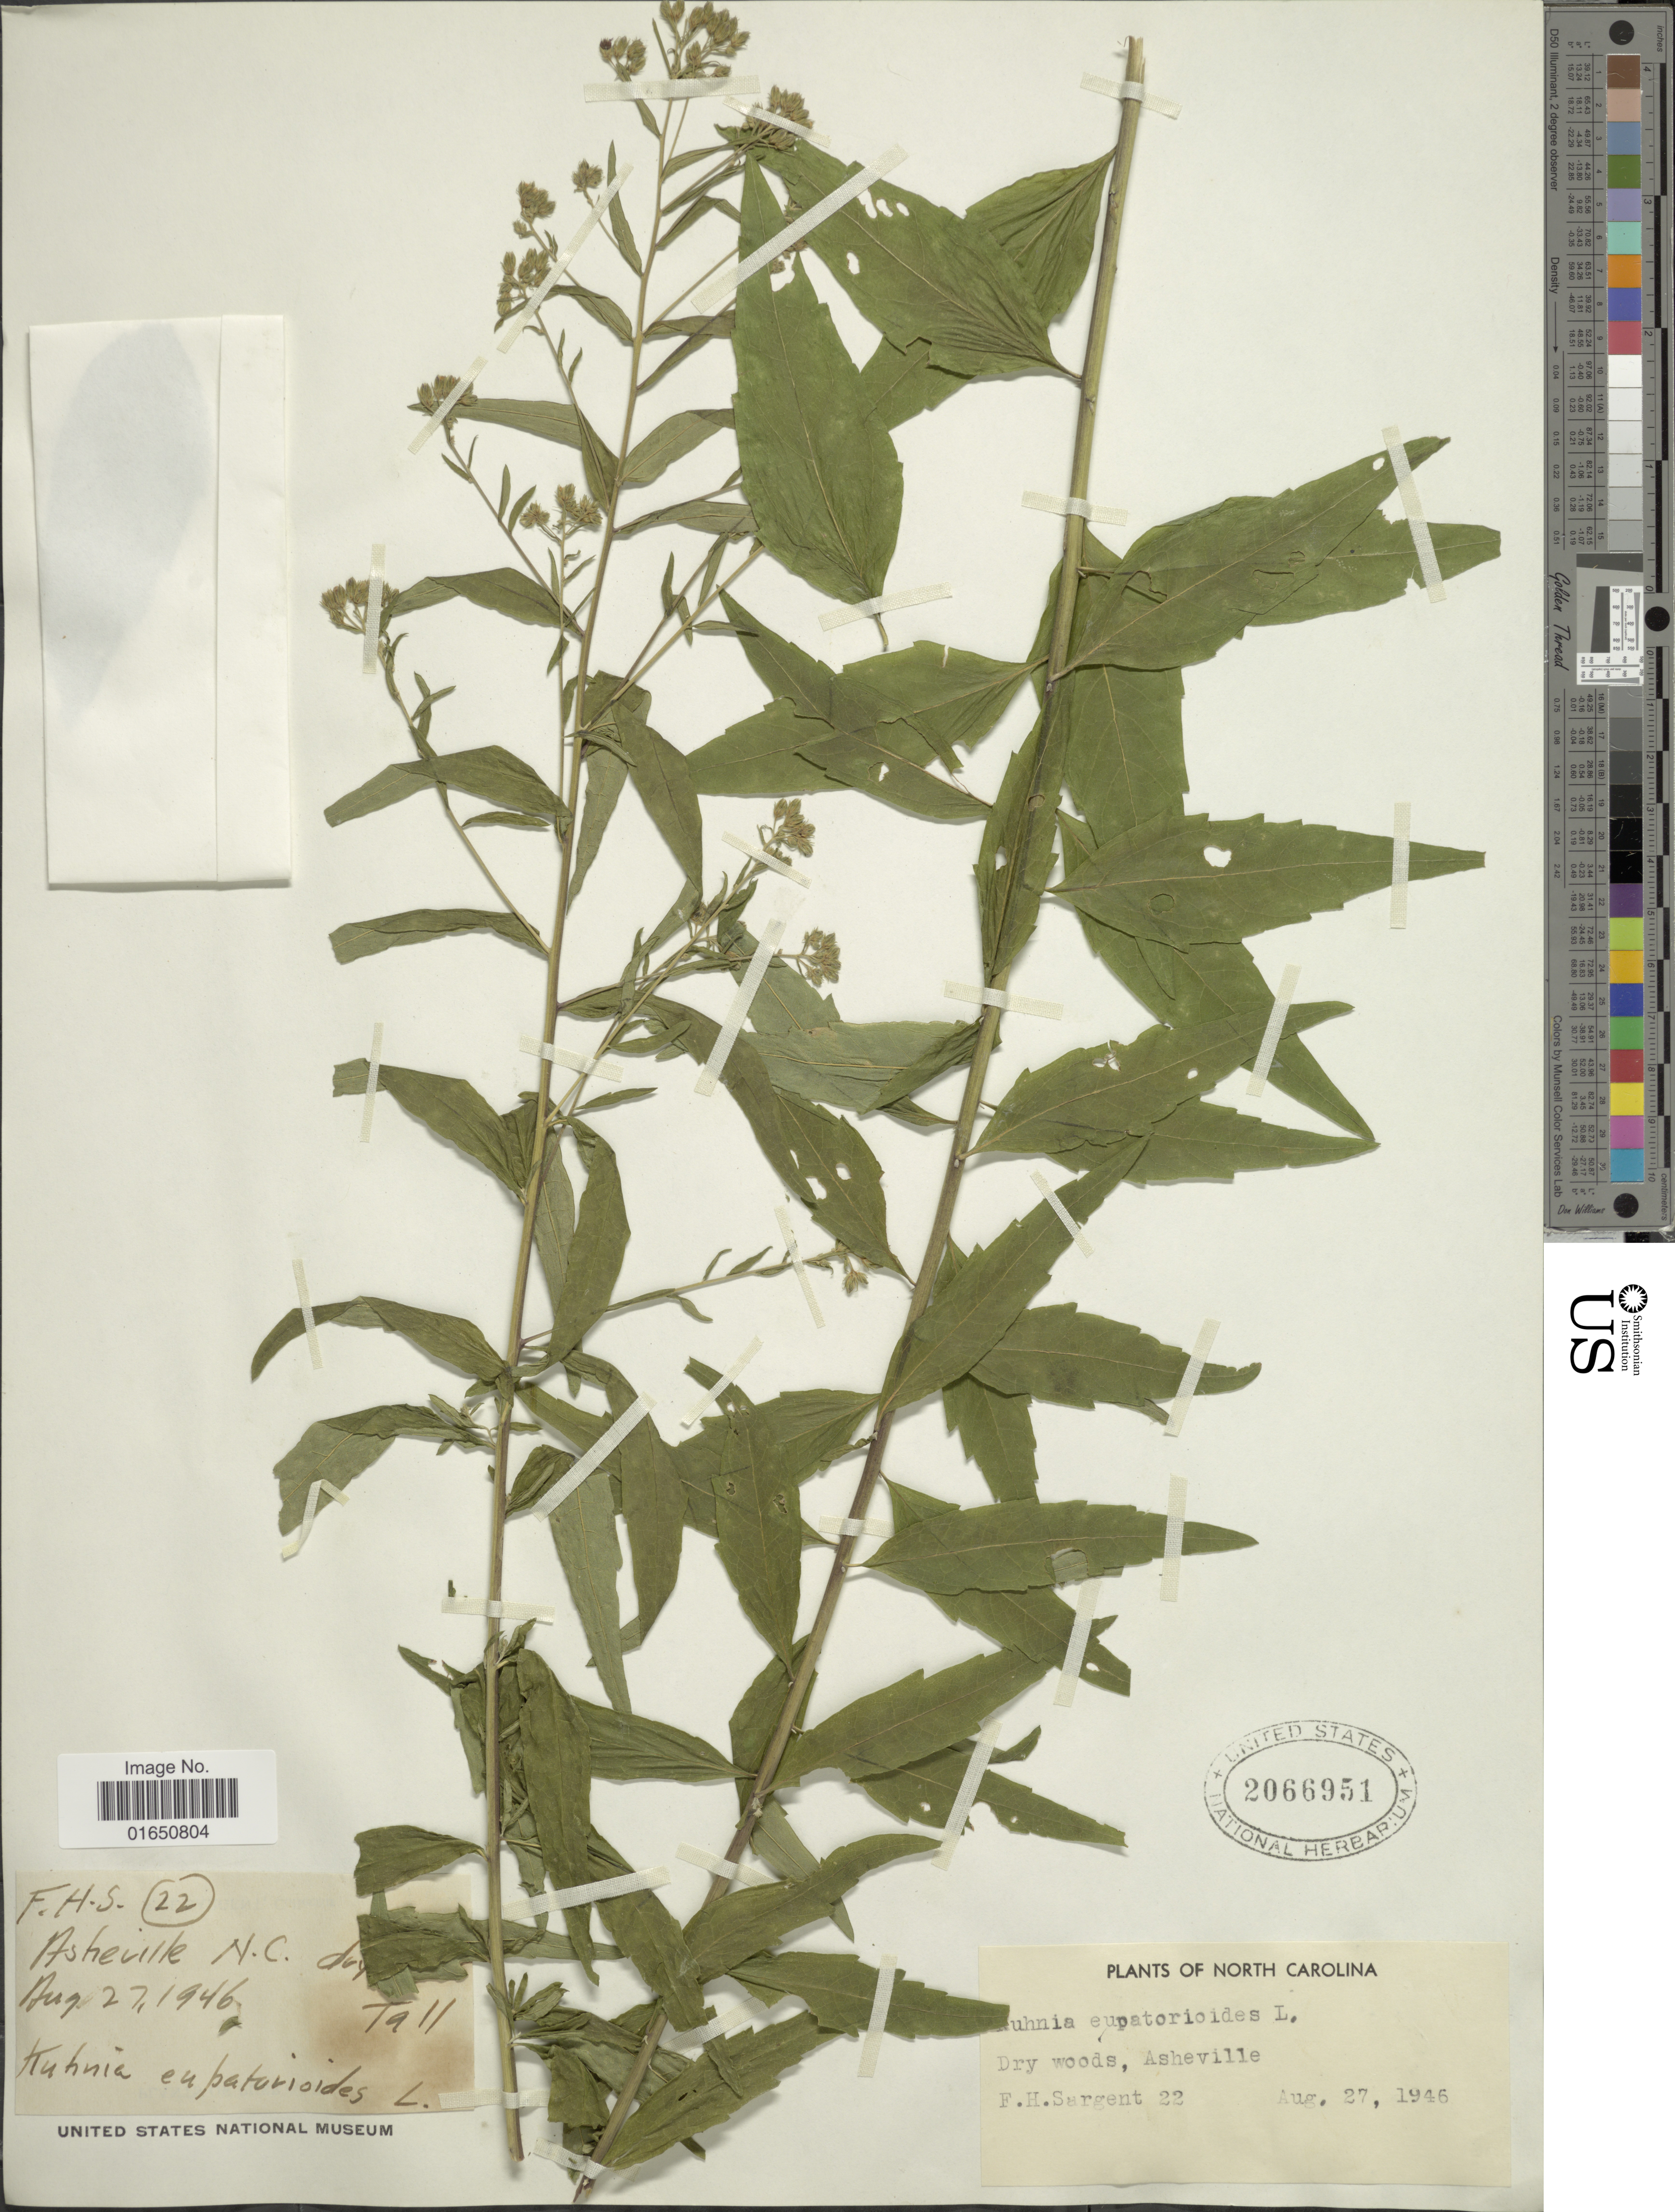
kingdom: Plantae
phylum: Tracheophyta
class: Magnoliopsida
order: Asterales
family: Asteraceae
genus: Brickellia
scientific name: Brickellia eupatorioides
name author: (L.) Shinners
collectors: F. H. Sargent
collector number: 22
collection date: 1946-08-27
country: United States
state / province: North Carolina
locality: North Caroline. Asheville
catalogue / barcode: US 2066951